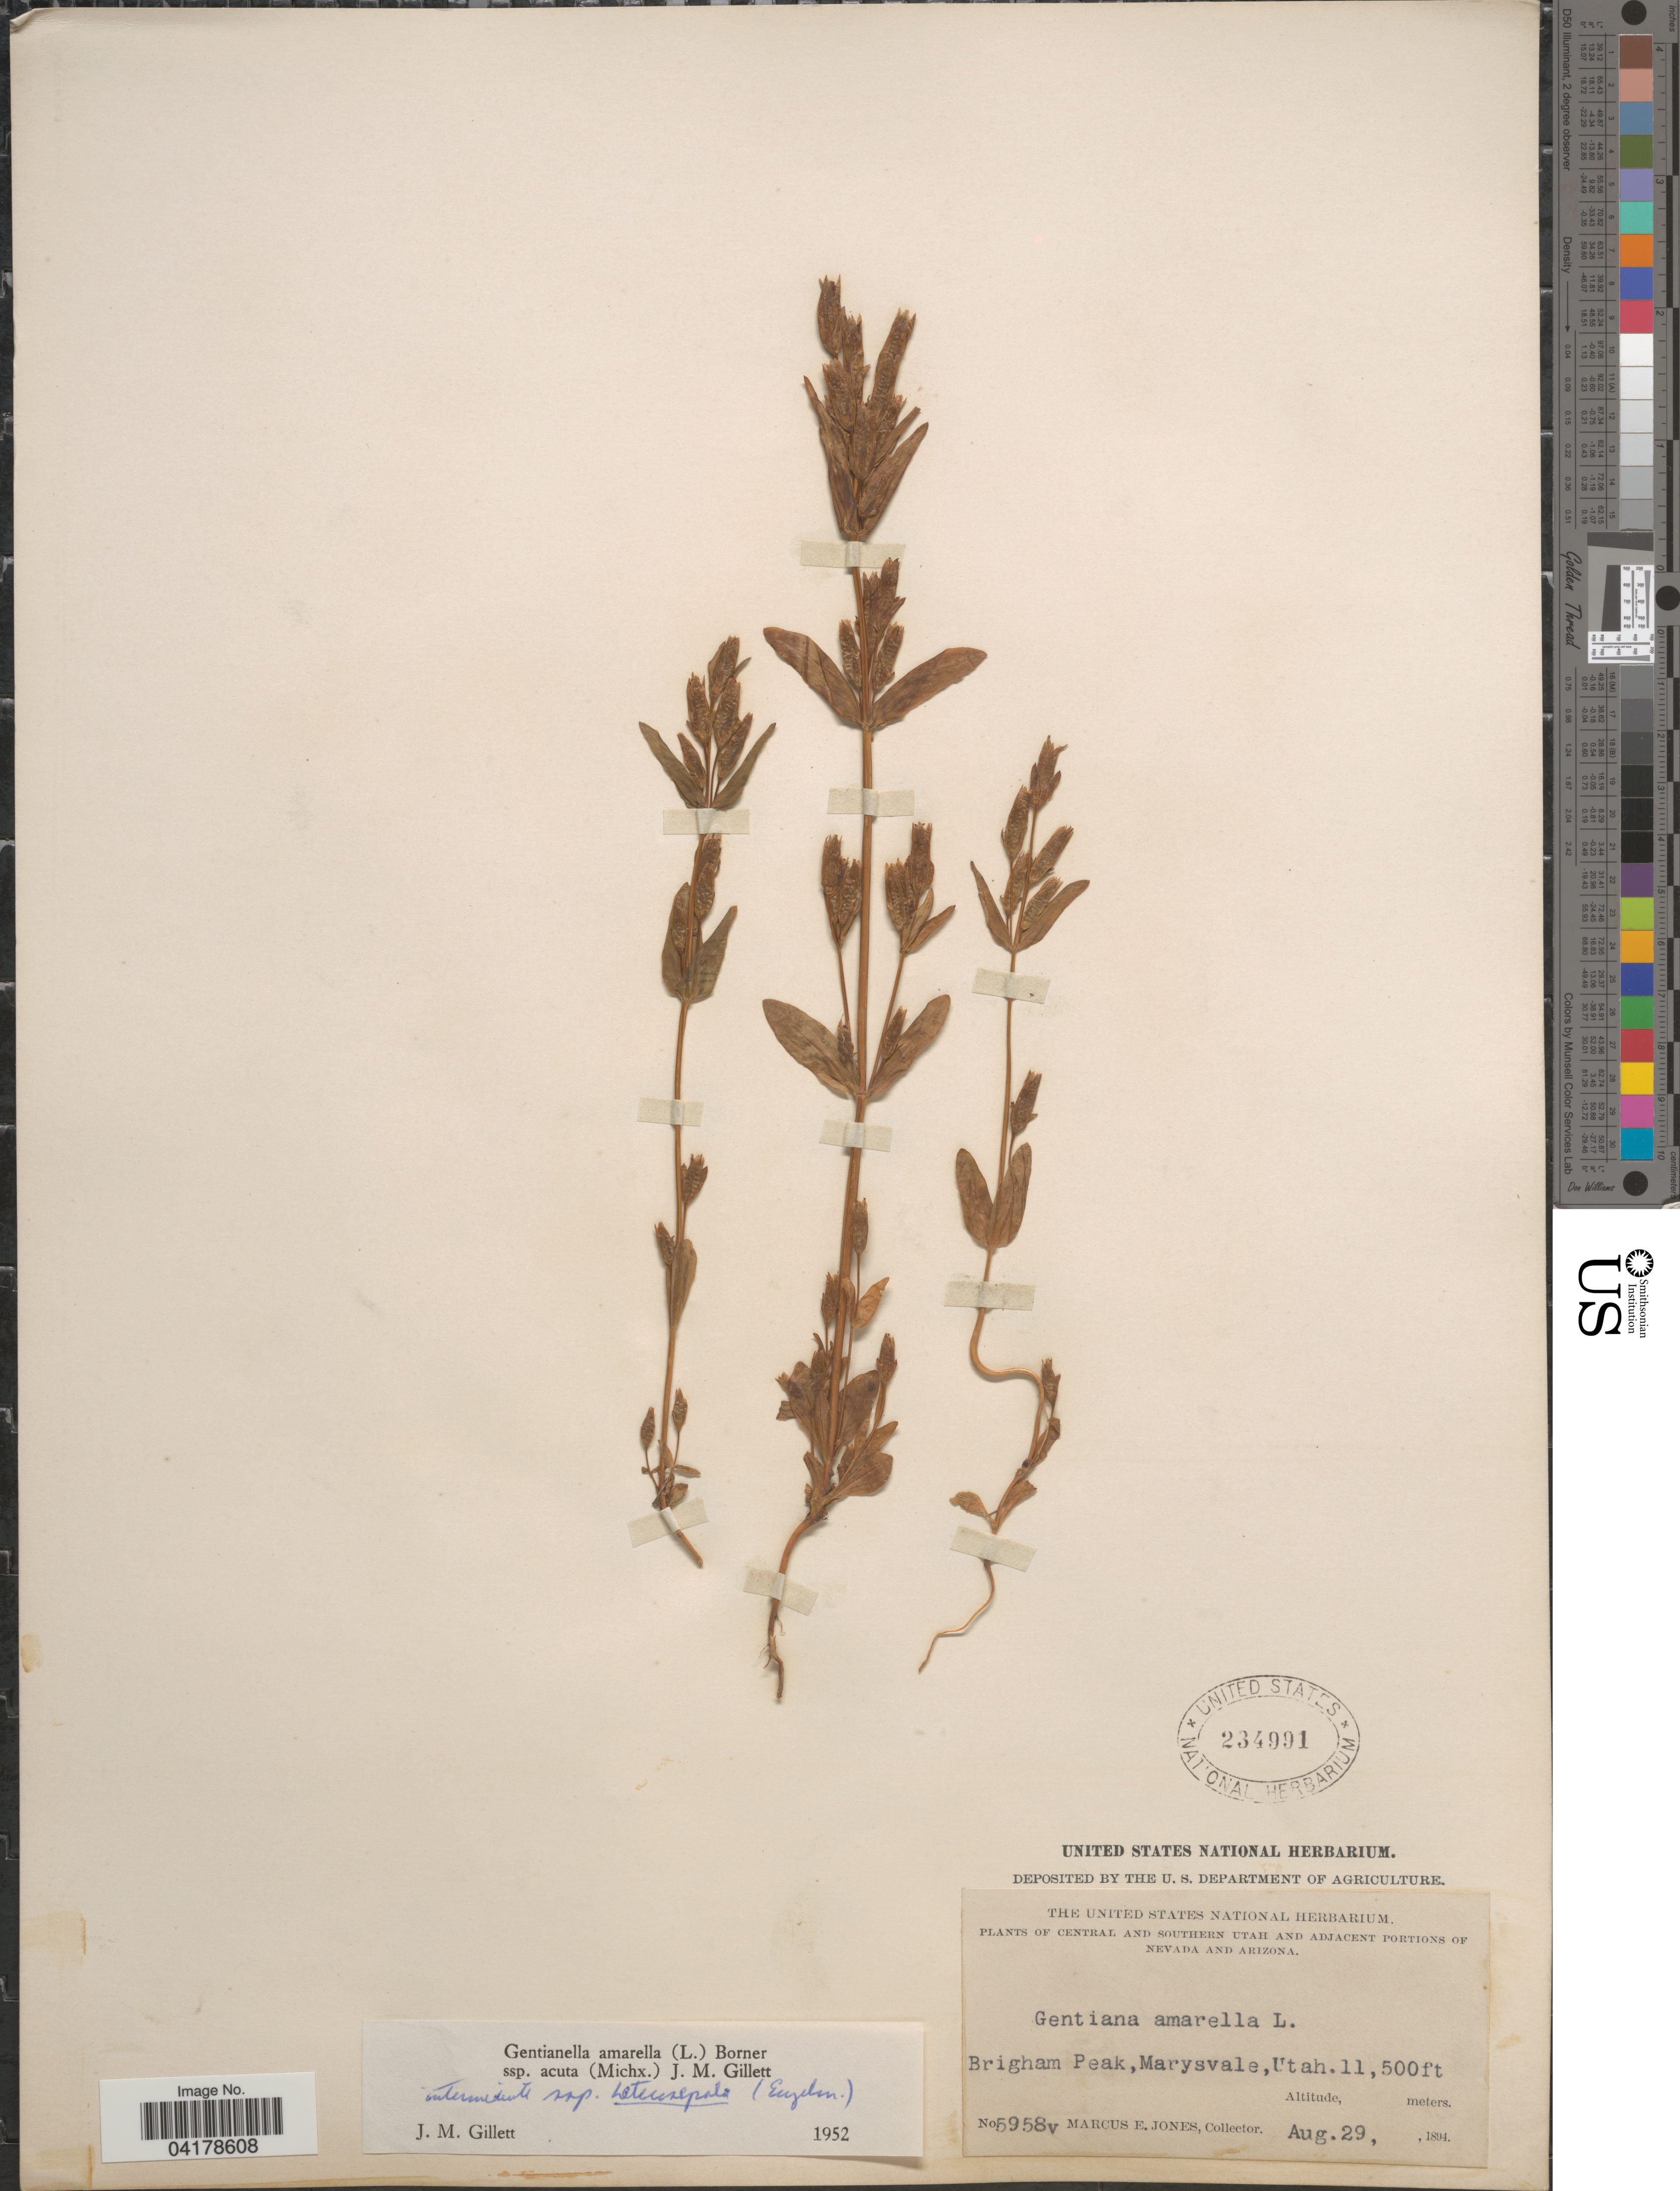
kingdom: Plantae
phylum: Tracheophyta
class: Magnoliopsida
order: Gentianales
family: Gentianaceae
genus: Gentianella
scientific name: Gentianella amarella subsp. acuta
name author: (Michx.) J.M. Gillett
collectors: M. E. Jones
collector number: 5958V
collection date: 1894-08-29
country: United States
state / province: Utah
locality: Central and Southern Utah. Brigham Peak,Marysvale.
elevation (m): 3505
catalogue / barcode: US 234991